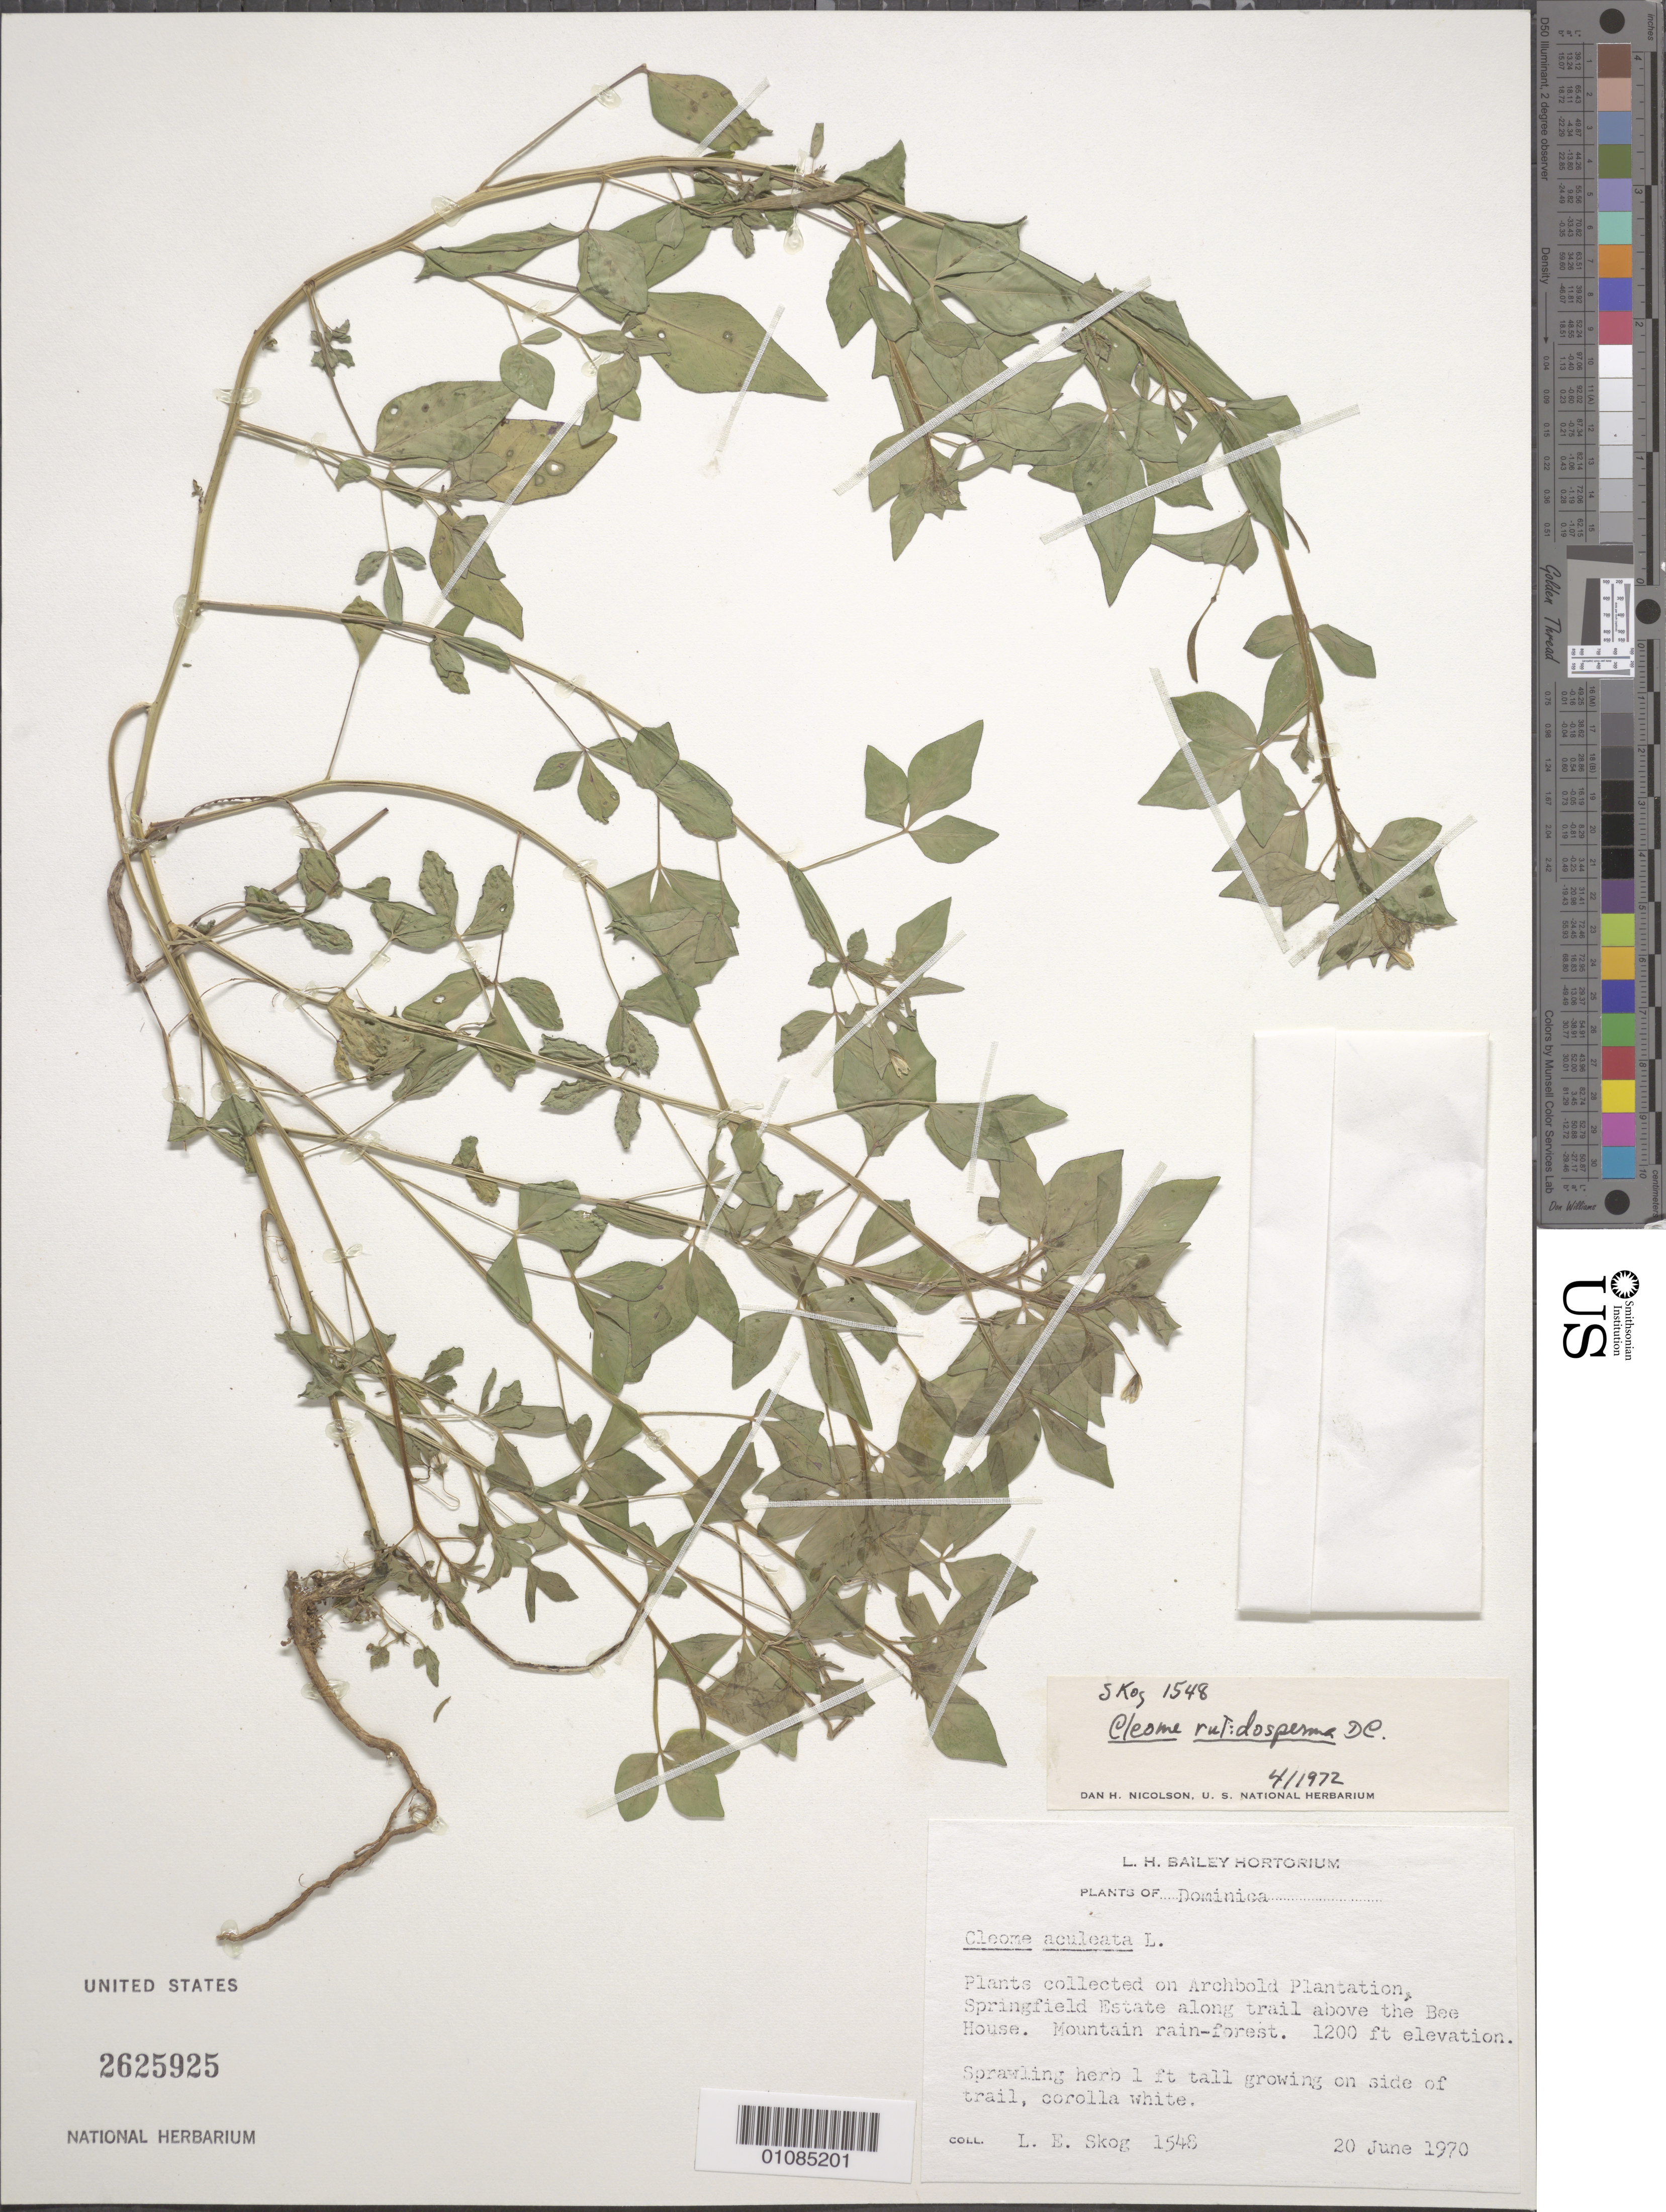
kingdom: Plantae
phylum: Tracheophyta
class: Magnoliopsida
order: Brassicales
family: Cleomaceae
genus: Sieruela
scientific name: Sieruela rutidosperma var. rutidosperma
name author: (DC.) Roalson & J.C. Hall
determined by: Strong, Mark T., (BOT), Smithsonian Institution - National Museum of Natural History (UNITED STATES)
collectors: L. E. Skog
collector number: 1548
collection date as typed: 20 Jun 1970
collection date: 1970-06-20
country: Dominica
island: Dominica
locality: Plants collected on Archbold Plantation, Springfield Estate along trail above the Bee House.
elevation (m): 366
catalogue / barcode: US 2625925